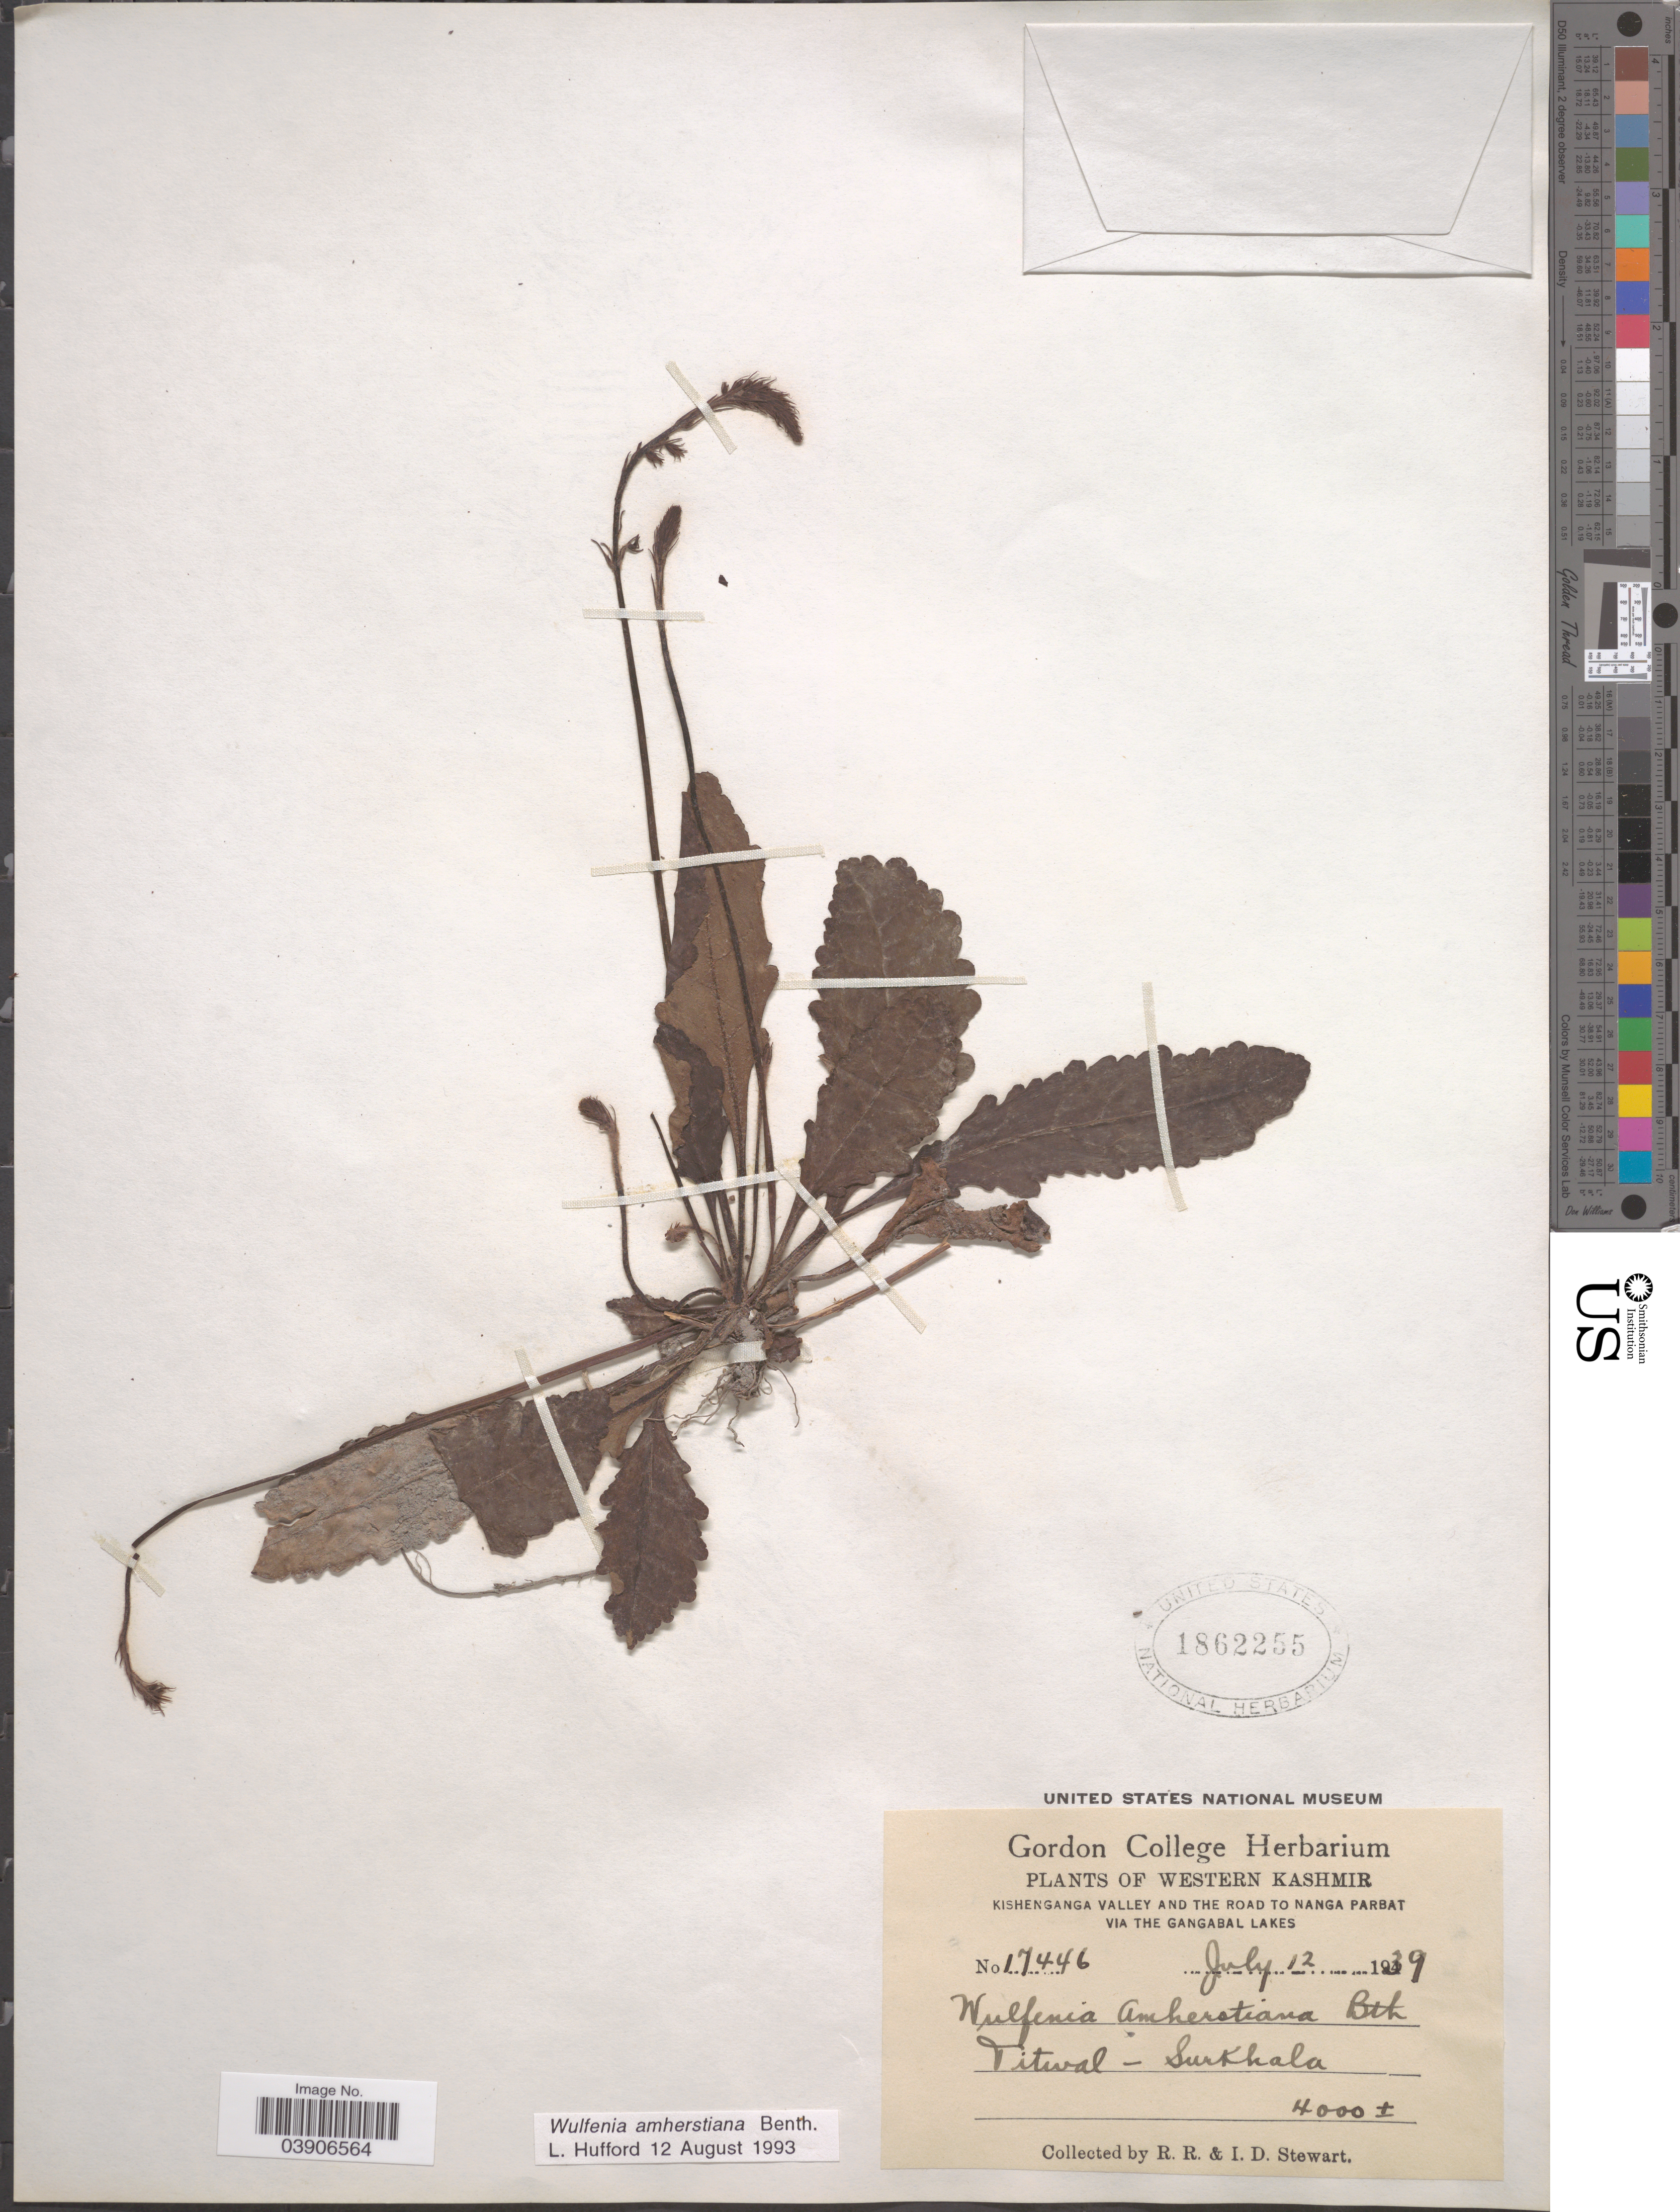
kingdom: Plantae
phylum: Tracheophyta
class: Magnoliopsida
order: Lamiales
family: Plantaginaceae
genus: Wulfenia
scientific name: Wulfenia amherstiana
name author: Benth.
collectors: R. Stewart & I. Stewart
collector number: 17446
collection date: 1939-07-12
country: India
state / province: Jammu and Kashmir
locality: Western Kashmir. Kishenganga Valley and the road to Nanga Parbat via the Gangabal Lakes. Titwal - Surkhala.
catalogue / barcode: US 1862255